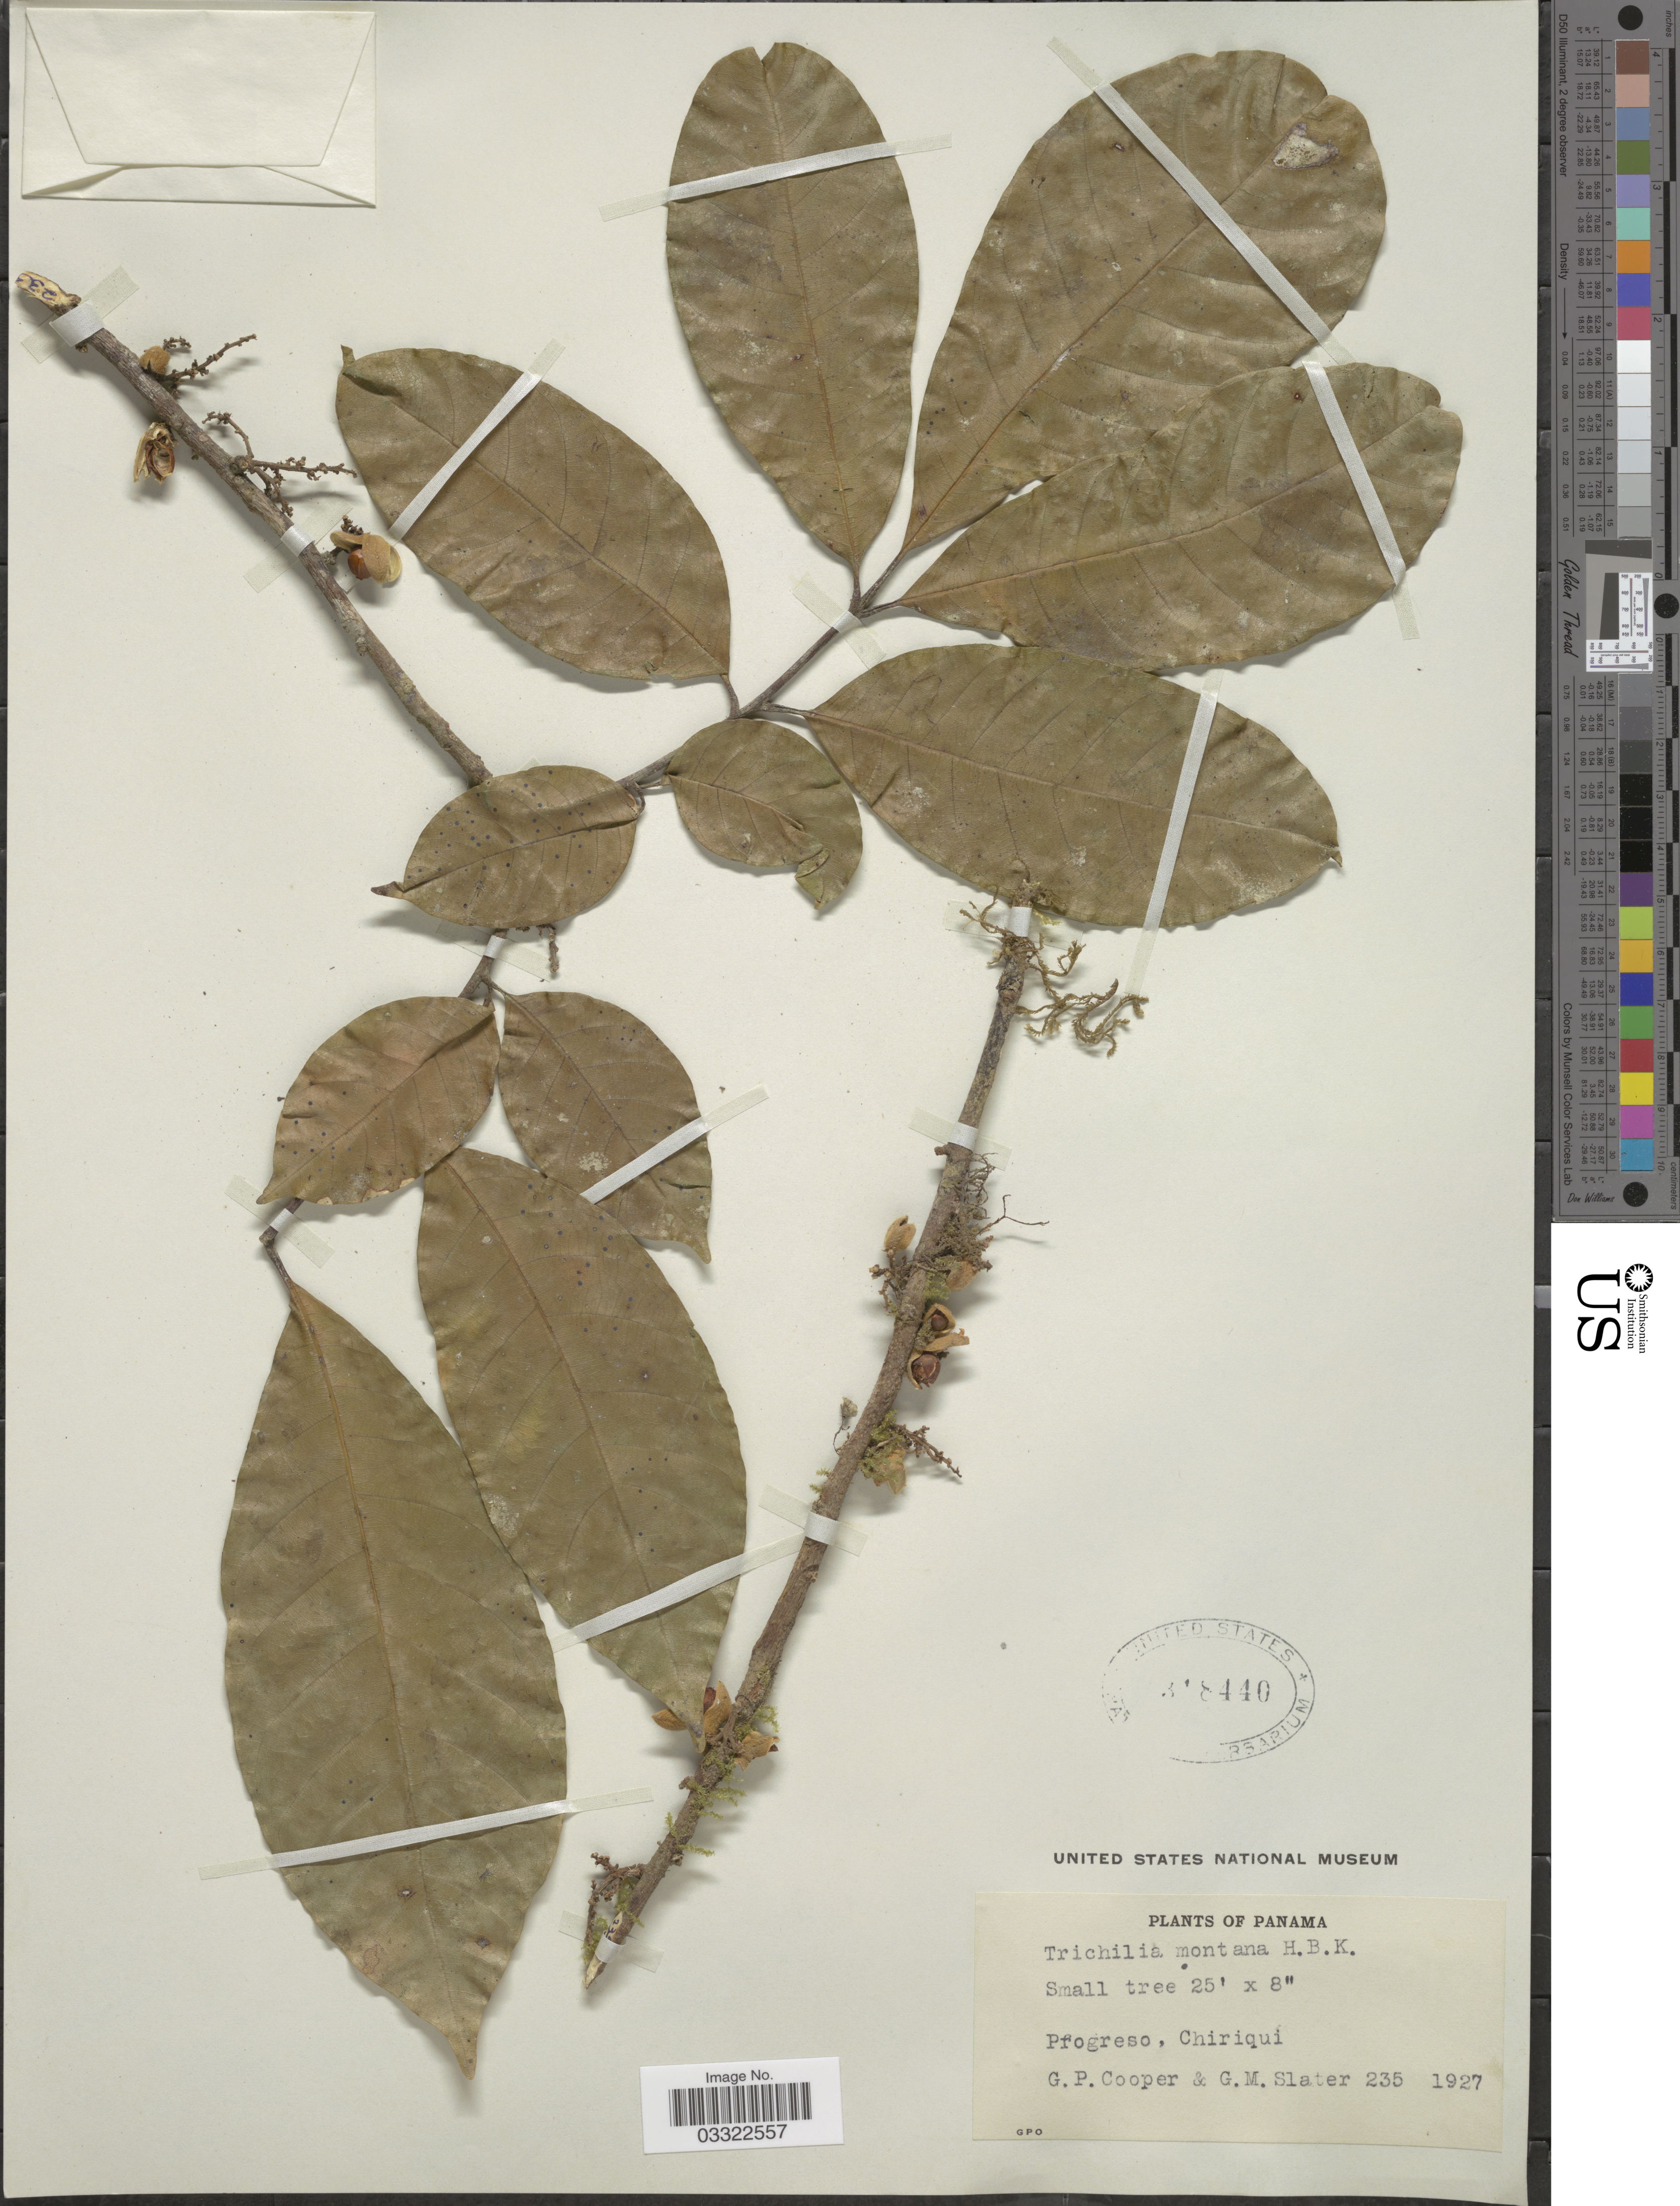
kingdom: Plantae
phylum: Tracheophyta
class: Magnoliopsida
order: Sapindales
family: Meliaceae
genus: Trichilia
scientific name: Trichilia montana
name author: Kunth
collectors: G. Cooper & G. Slater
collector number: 235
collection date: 1927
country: Panama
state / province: Chiriqui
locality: Progreso.